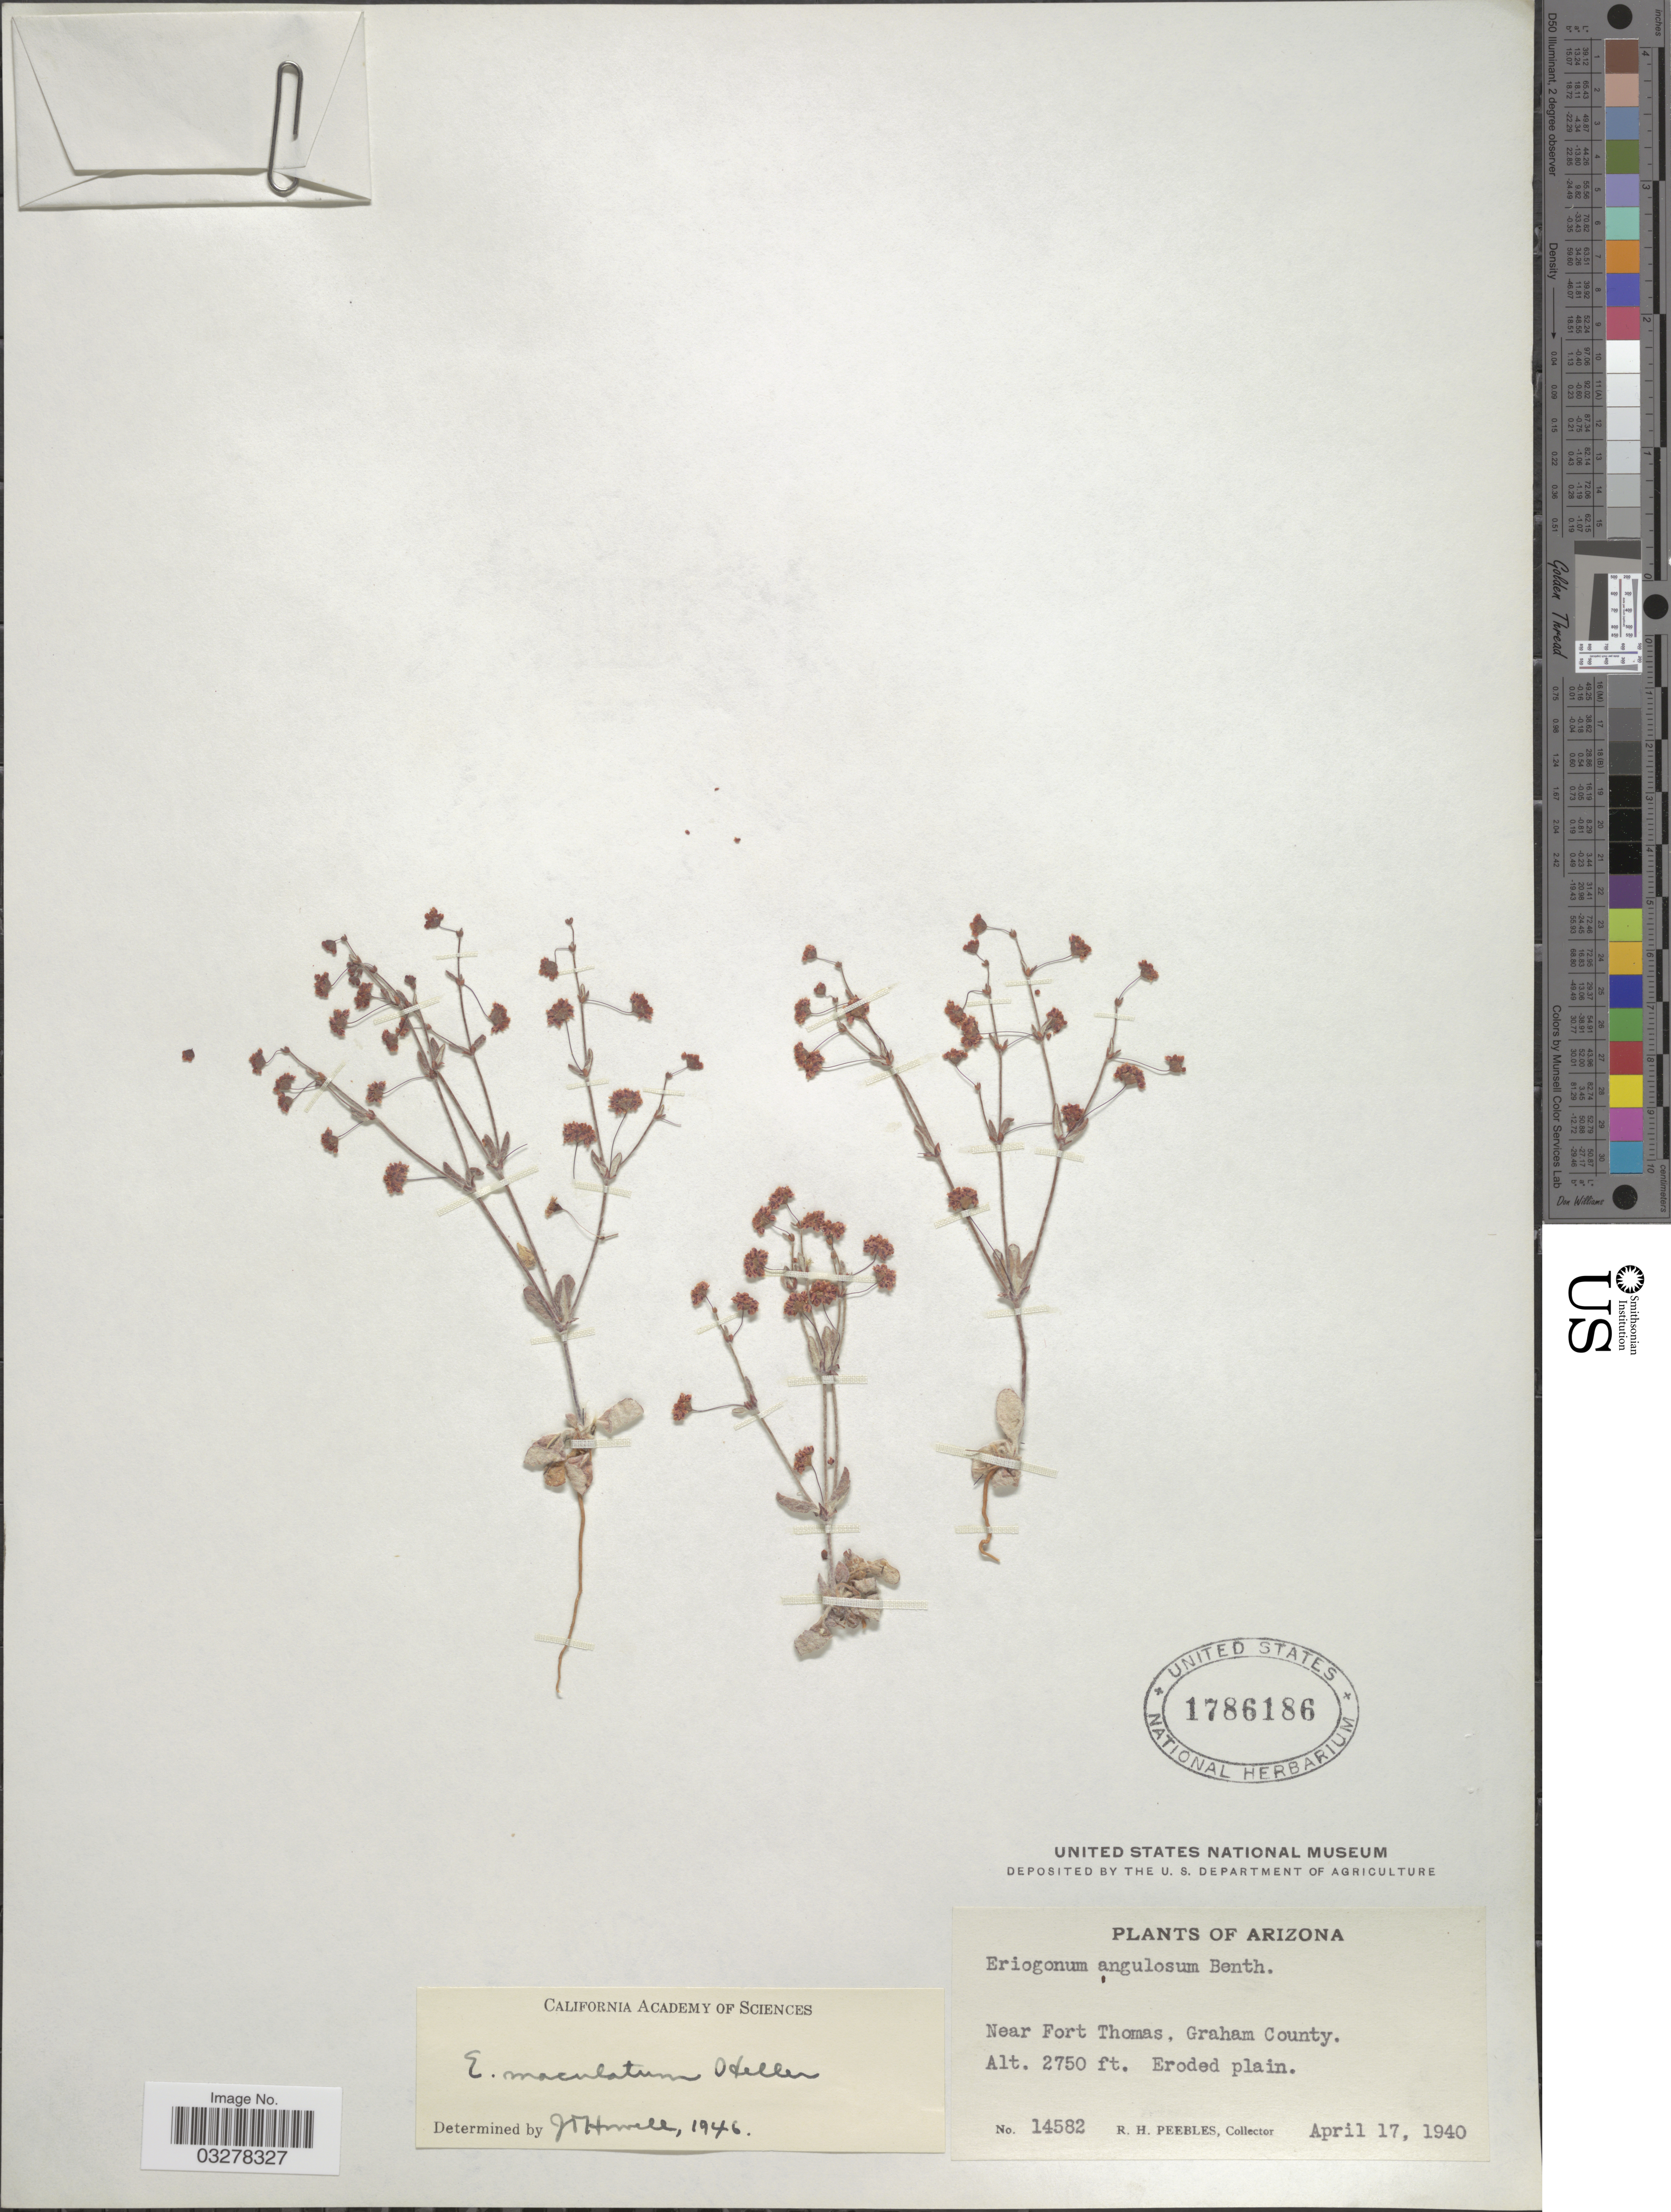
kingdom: Plantae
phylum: Tracheophyta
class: Magnoliopsida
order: Caryophyllales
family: Polygonaceae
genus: Eriogonum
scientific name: Eriogonum maculatum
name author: A. Heller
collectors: R. H. Peebles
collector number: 14582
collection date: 1940-04-17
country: United States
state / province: Arizona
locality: Near Fort Thomas. Graham County.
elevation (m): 838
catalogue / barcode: US 1786186